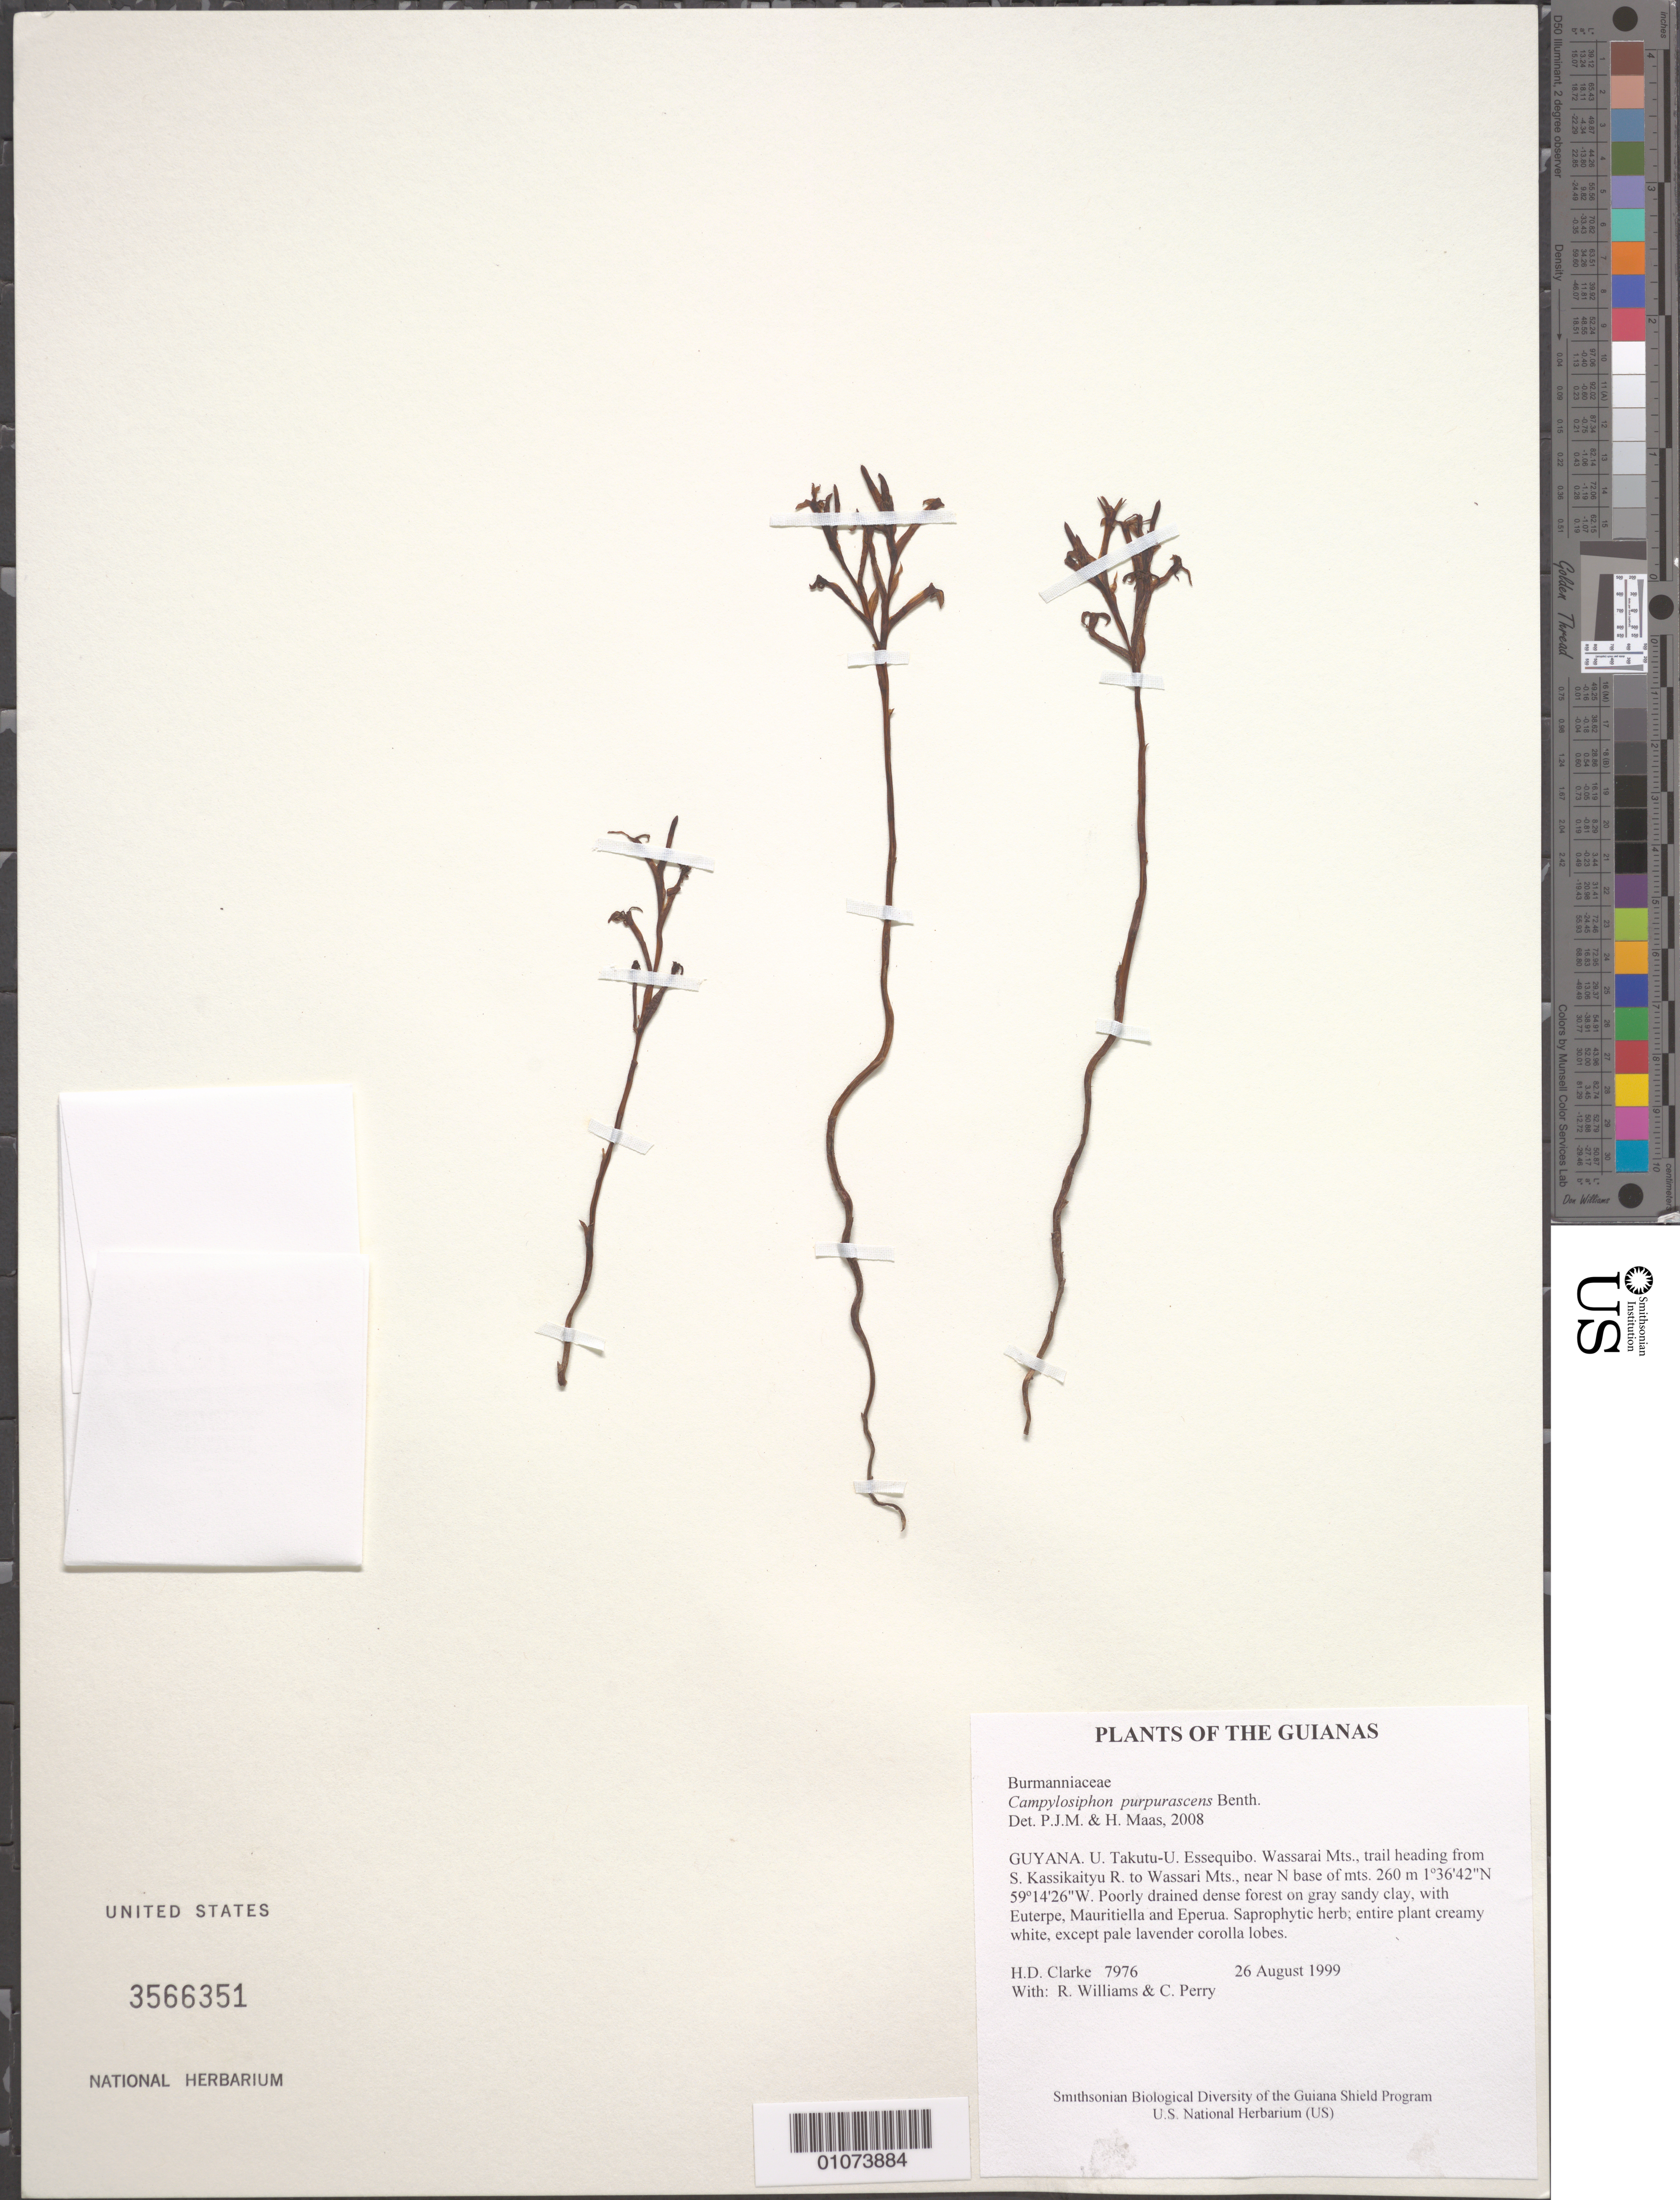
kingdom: Plantae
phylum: Tracheophyta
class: Liliopsida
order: Dioscoreales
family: Burmanniaceae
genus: Campylosiphon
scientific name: Campylosiphon purpurascens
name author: Benth.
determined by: Maas, Paul J.; Maas, H.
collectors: H. D. Clarke, R. Williams & C. Perry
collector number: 7976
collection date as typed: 26 August 1999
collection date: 1999-08-26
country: Guyana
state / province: U. Takutu-U. Essequibo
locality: Wassarai Mts., trail heading from S. Kassikaityu R. to Wassari Mts., near N base of mts.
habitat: Poorly drained dense forest on gray sandy clay, with Euterpe, Mauritiella and Eperua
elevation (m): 260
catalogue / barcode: US 3566351